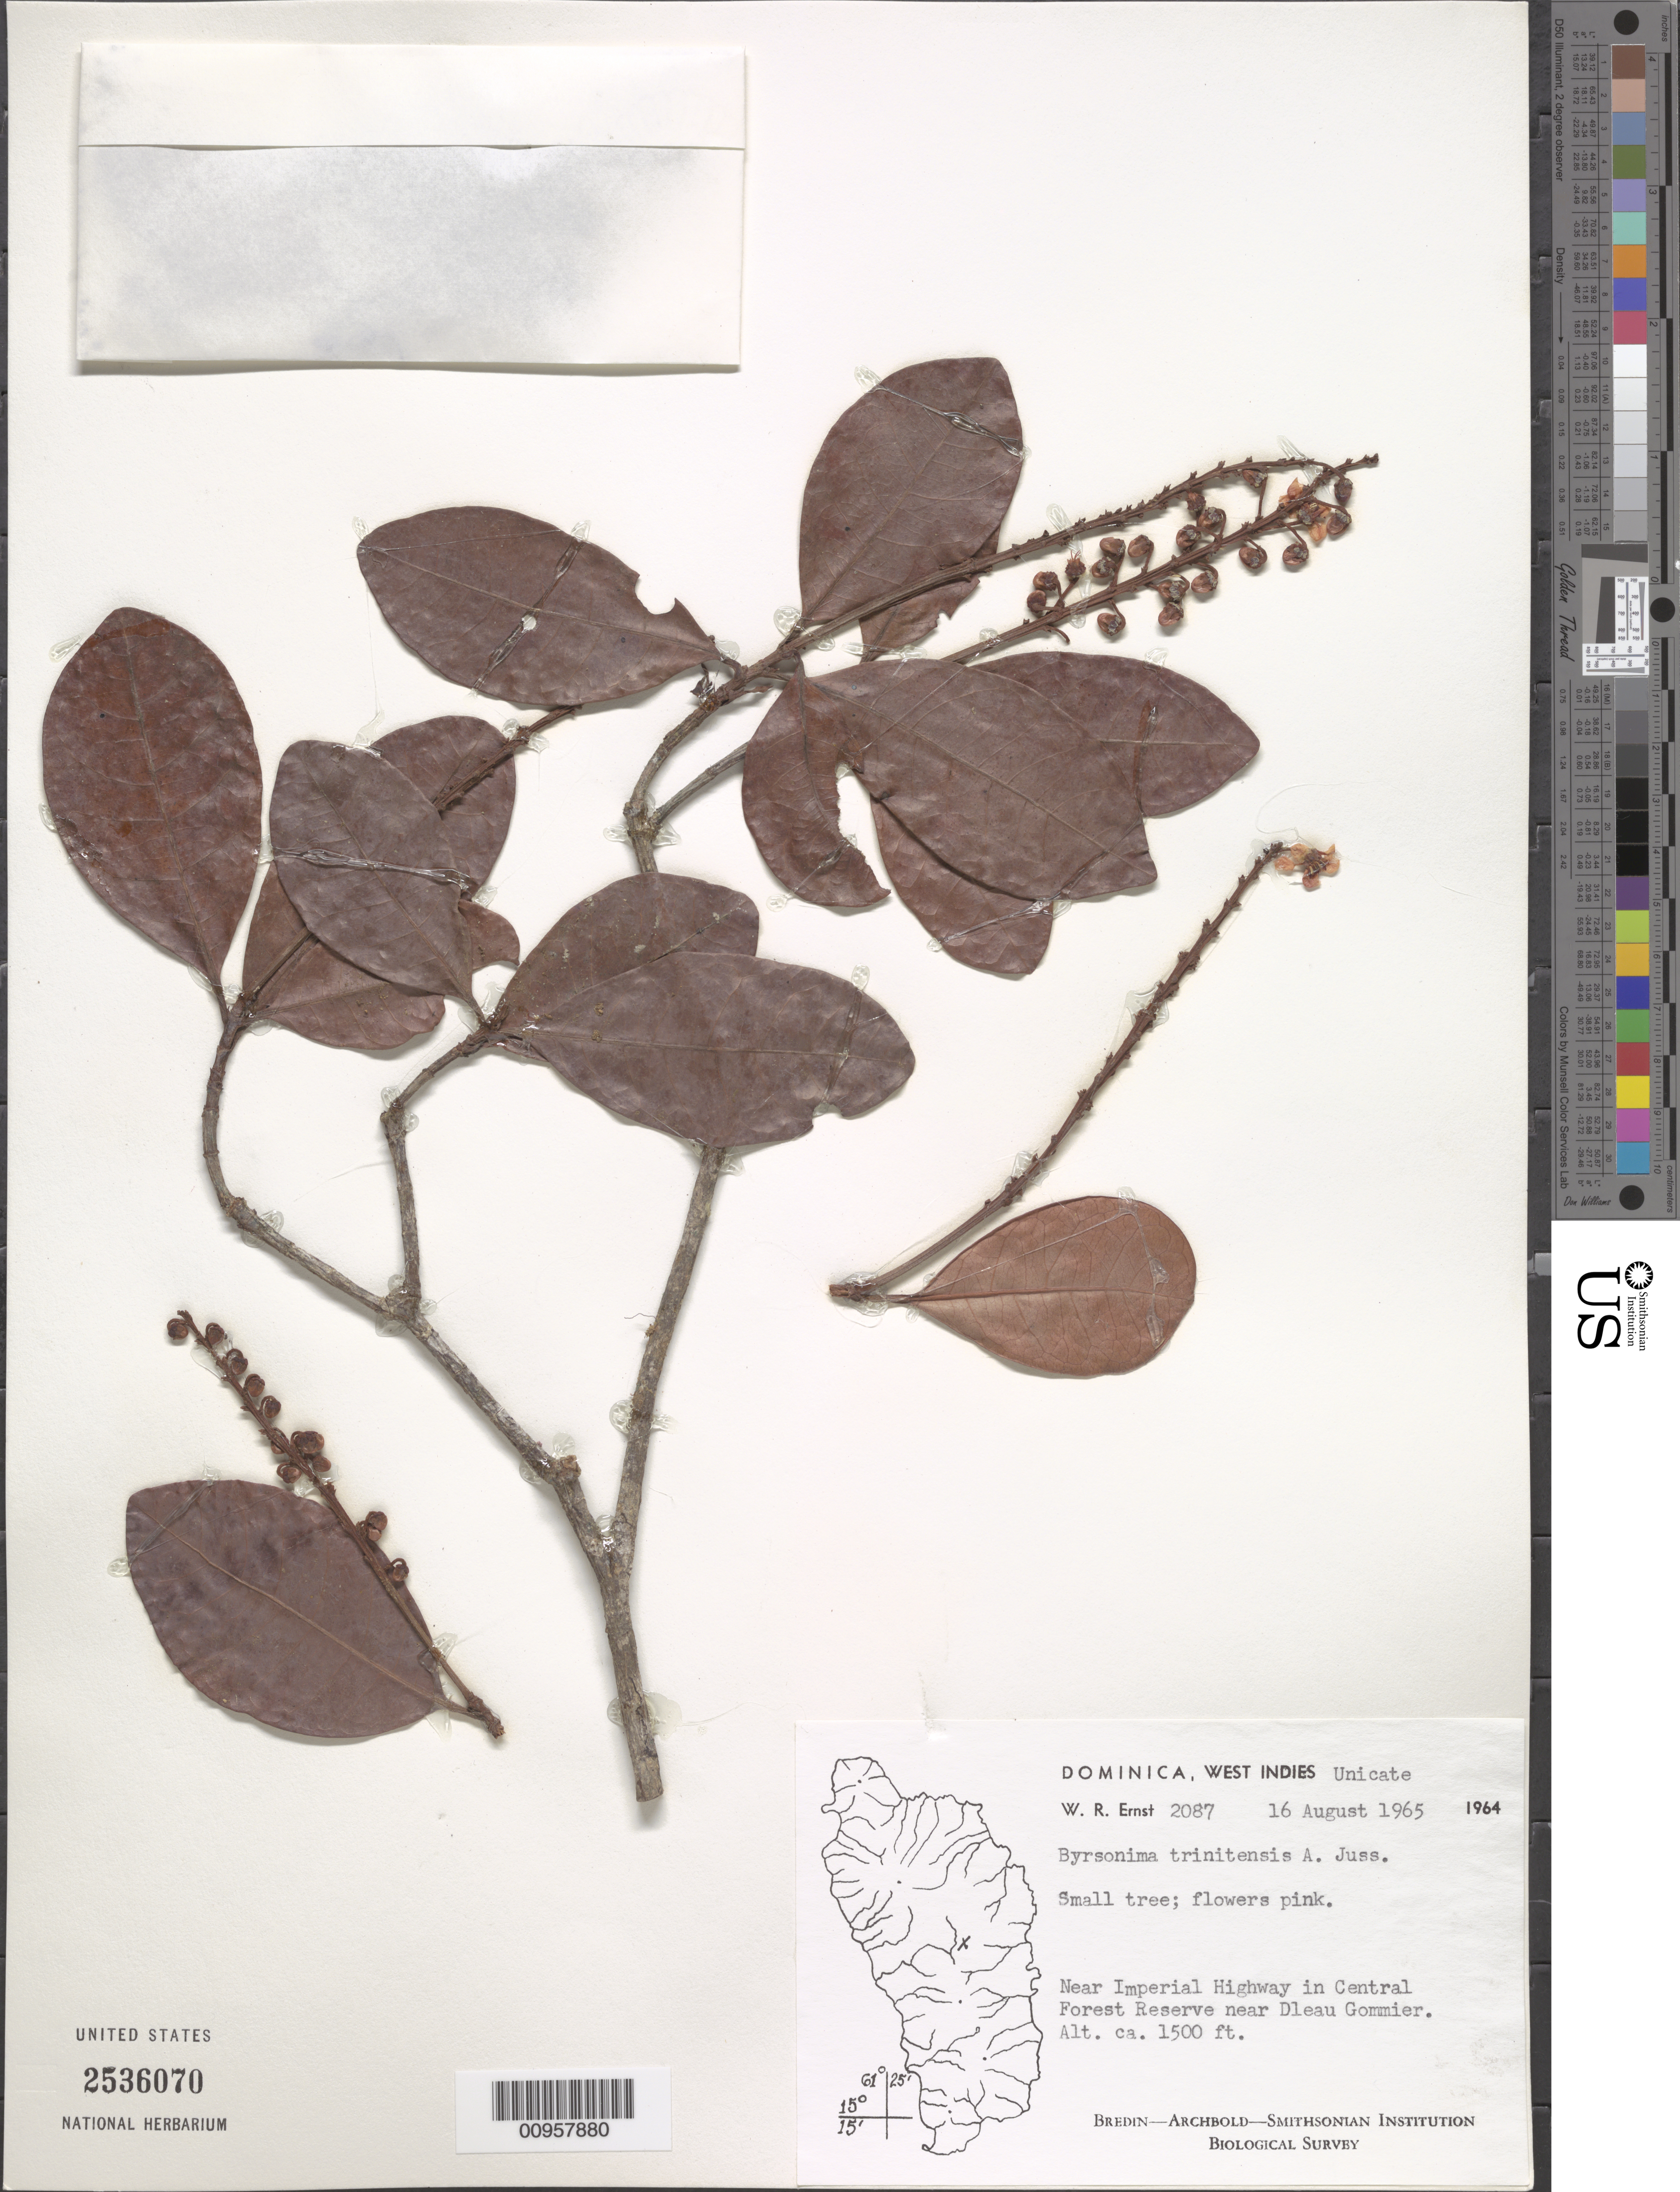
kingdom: Plantae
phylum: Tracheophyta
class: Magnoliopsida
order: Malpighiales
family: Malpighiaceae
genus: Byrsonima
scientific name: Byrsonima trinitensis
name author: A. Juss.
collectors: W. R. Ernst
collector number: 2087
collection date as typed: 16 Aug 1964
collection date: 1964-08-16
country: Dominica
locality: Near Imperial Highway in Central Forest Reserve near Dleau Gommier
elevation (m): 457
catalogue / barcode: US 2536070